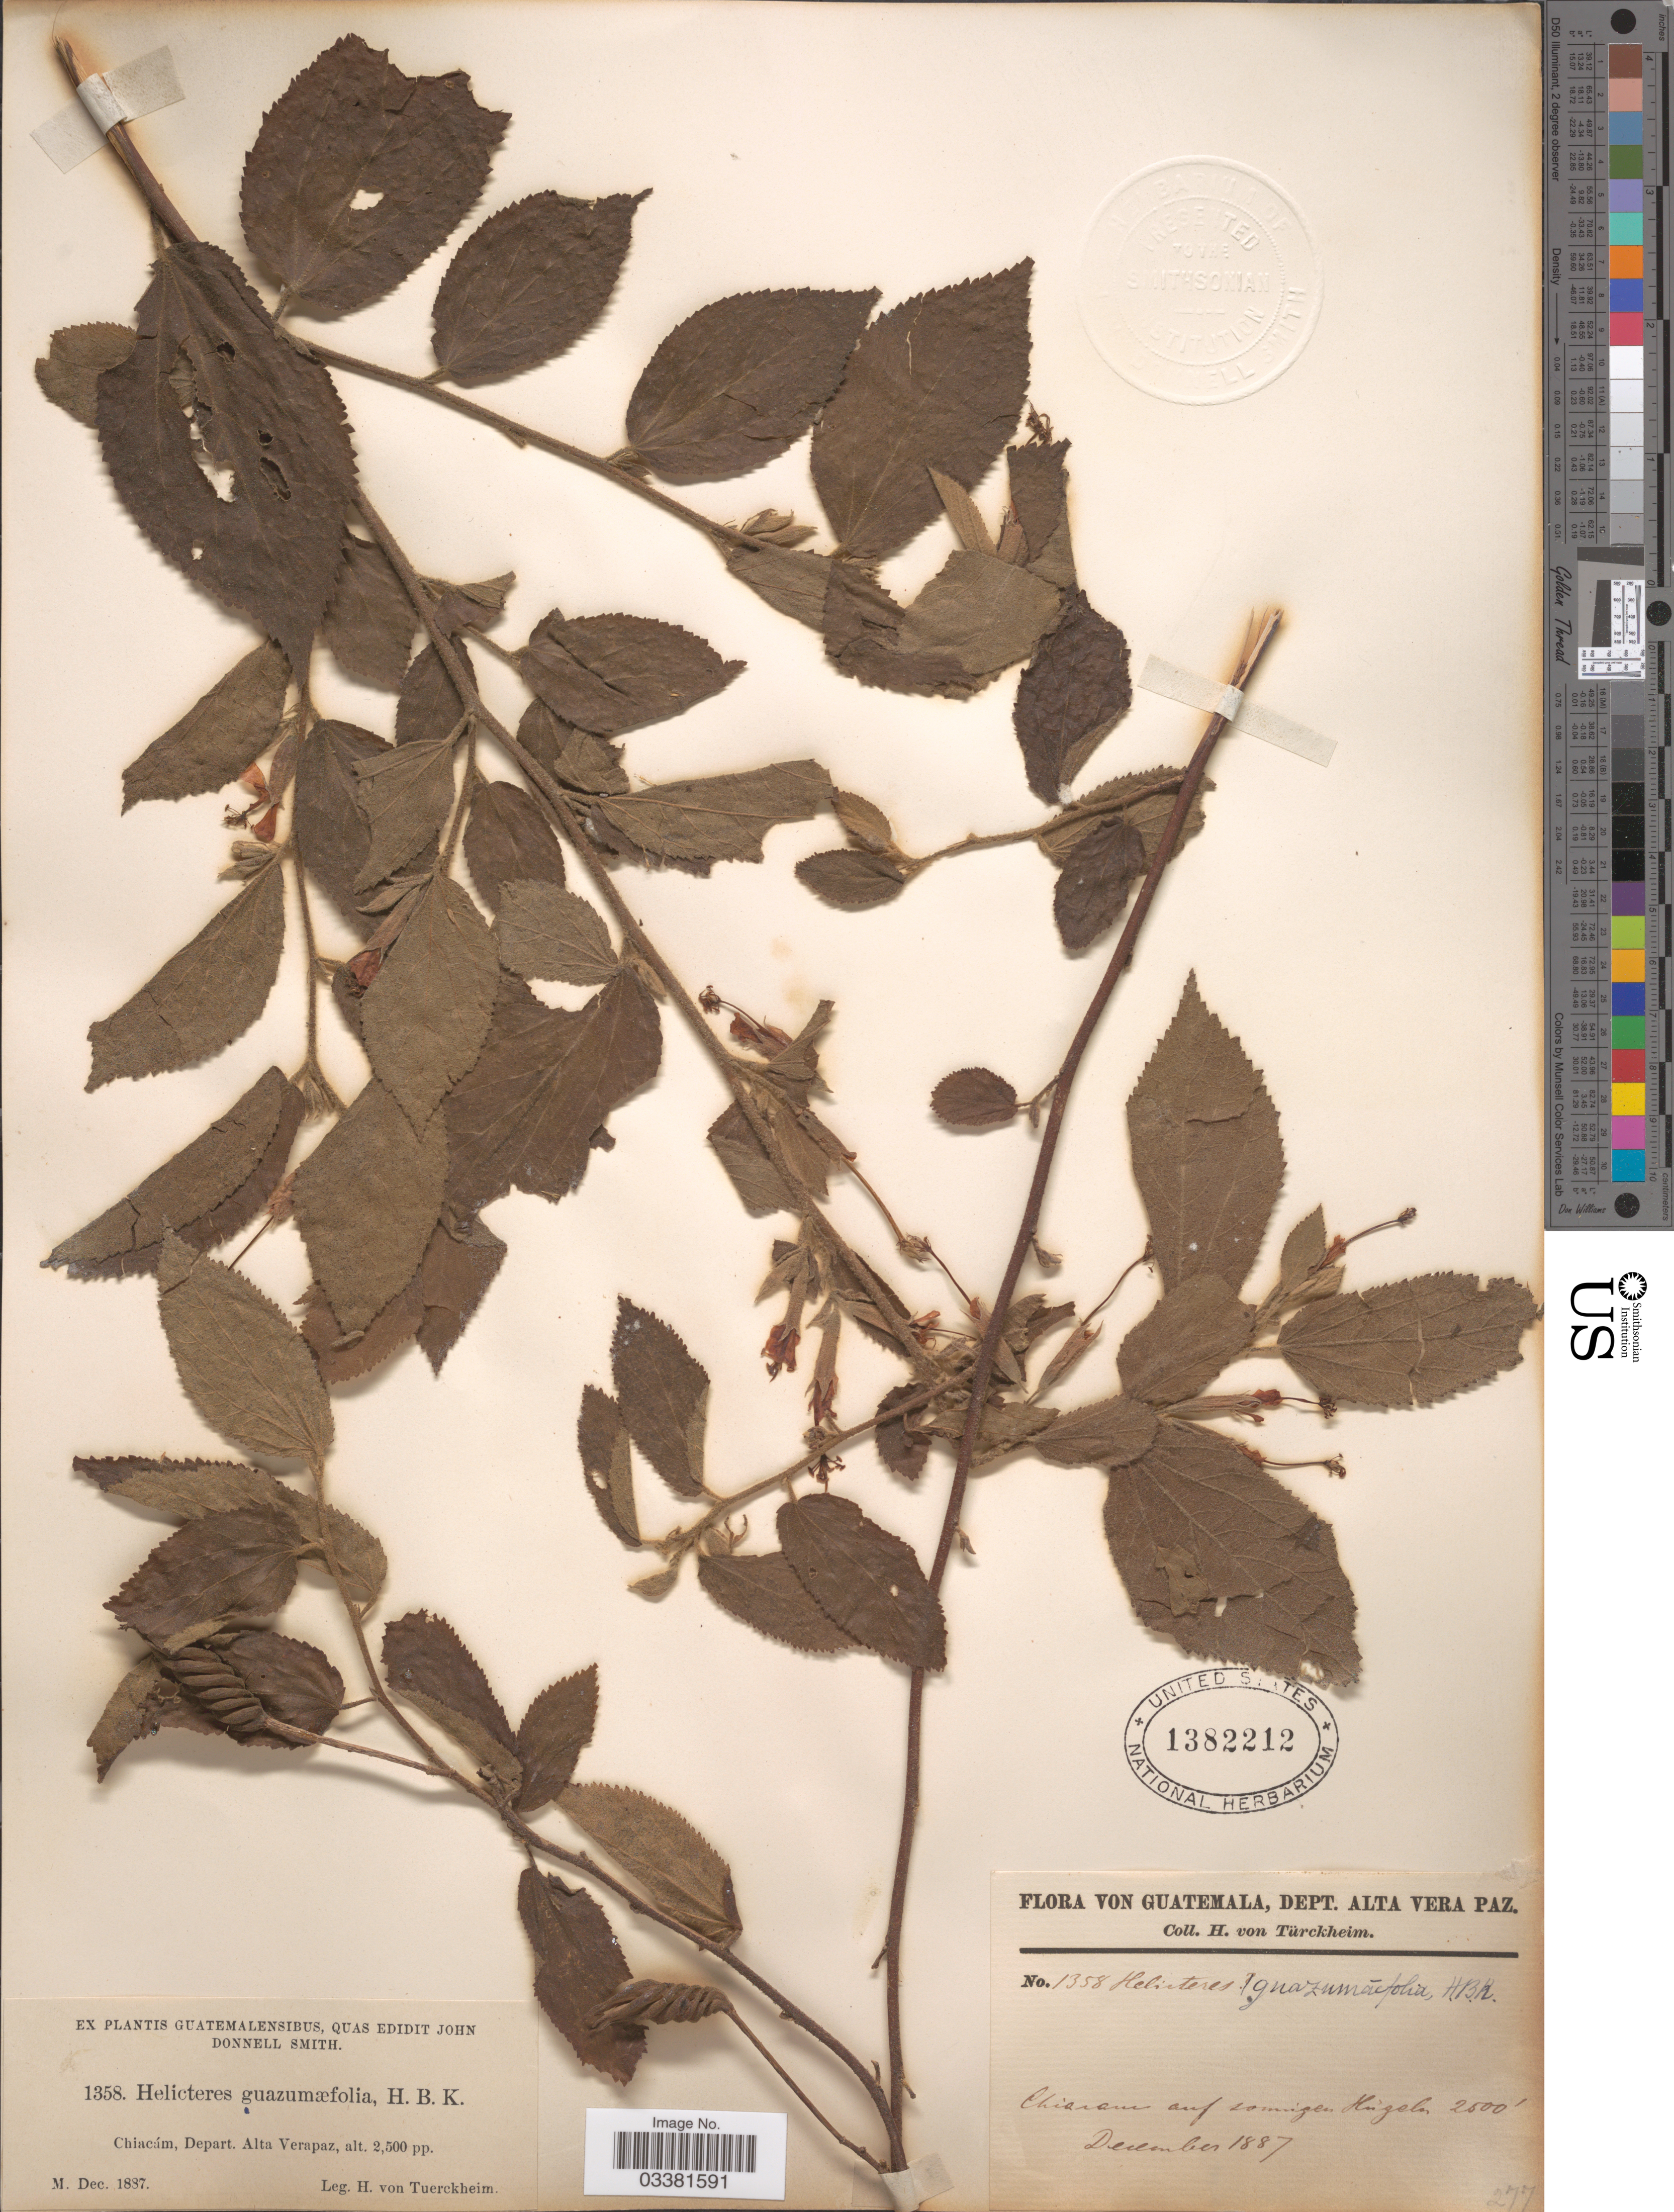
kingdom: Plantae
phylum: Tracheophyta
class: Magnoliopsida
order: Malvales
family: Malvaceae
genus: Helicteres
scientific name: Helicteres guazumifolia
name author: Kunth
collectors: H. von Türckheim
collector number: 1358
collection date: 1887-12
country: Guatemala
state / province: Alta Verapaz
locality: Chiacám, Depart. Alta Verapaz.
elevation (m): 762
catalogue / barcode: US 1382212